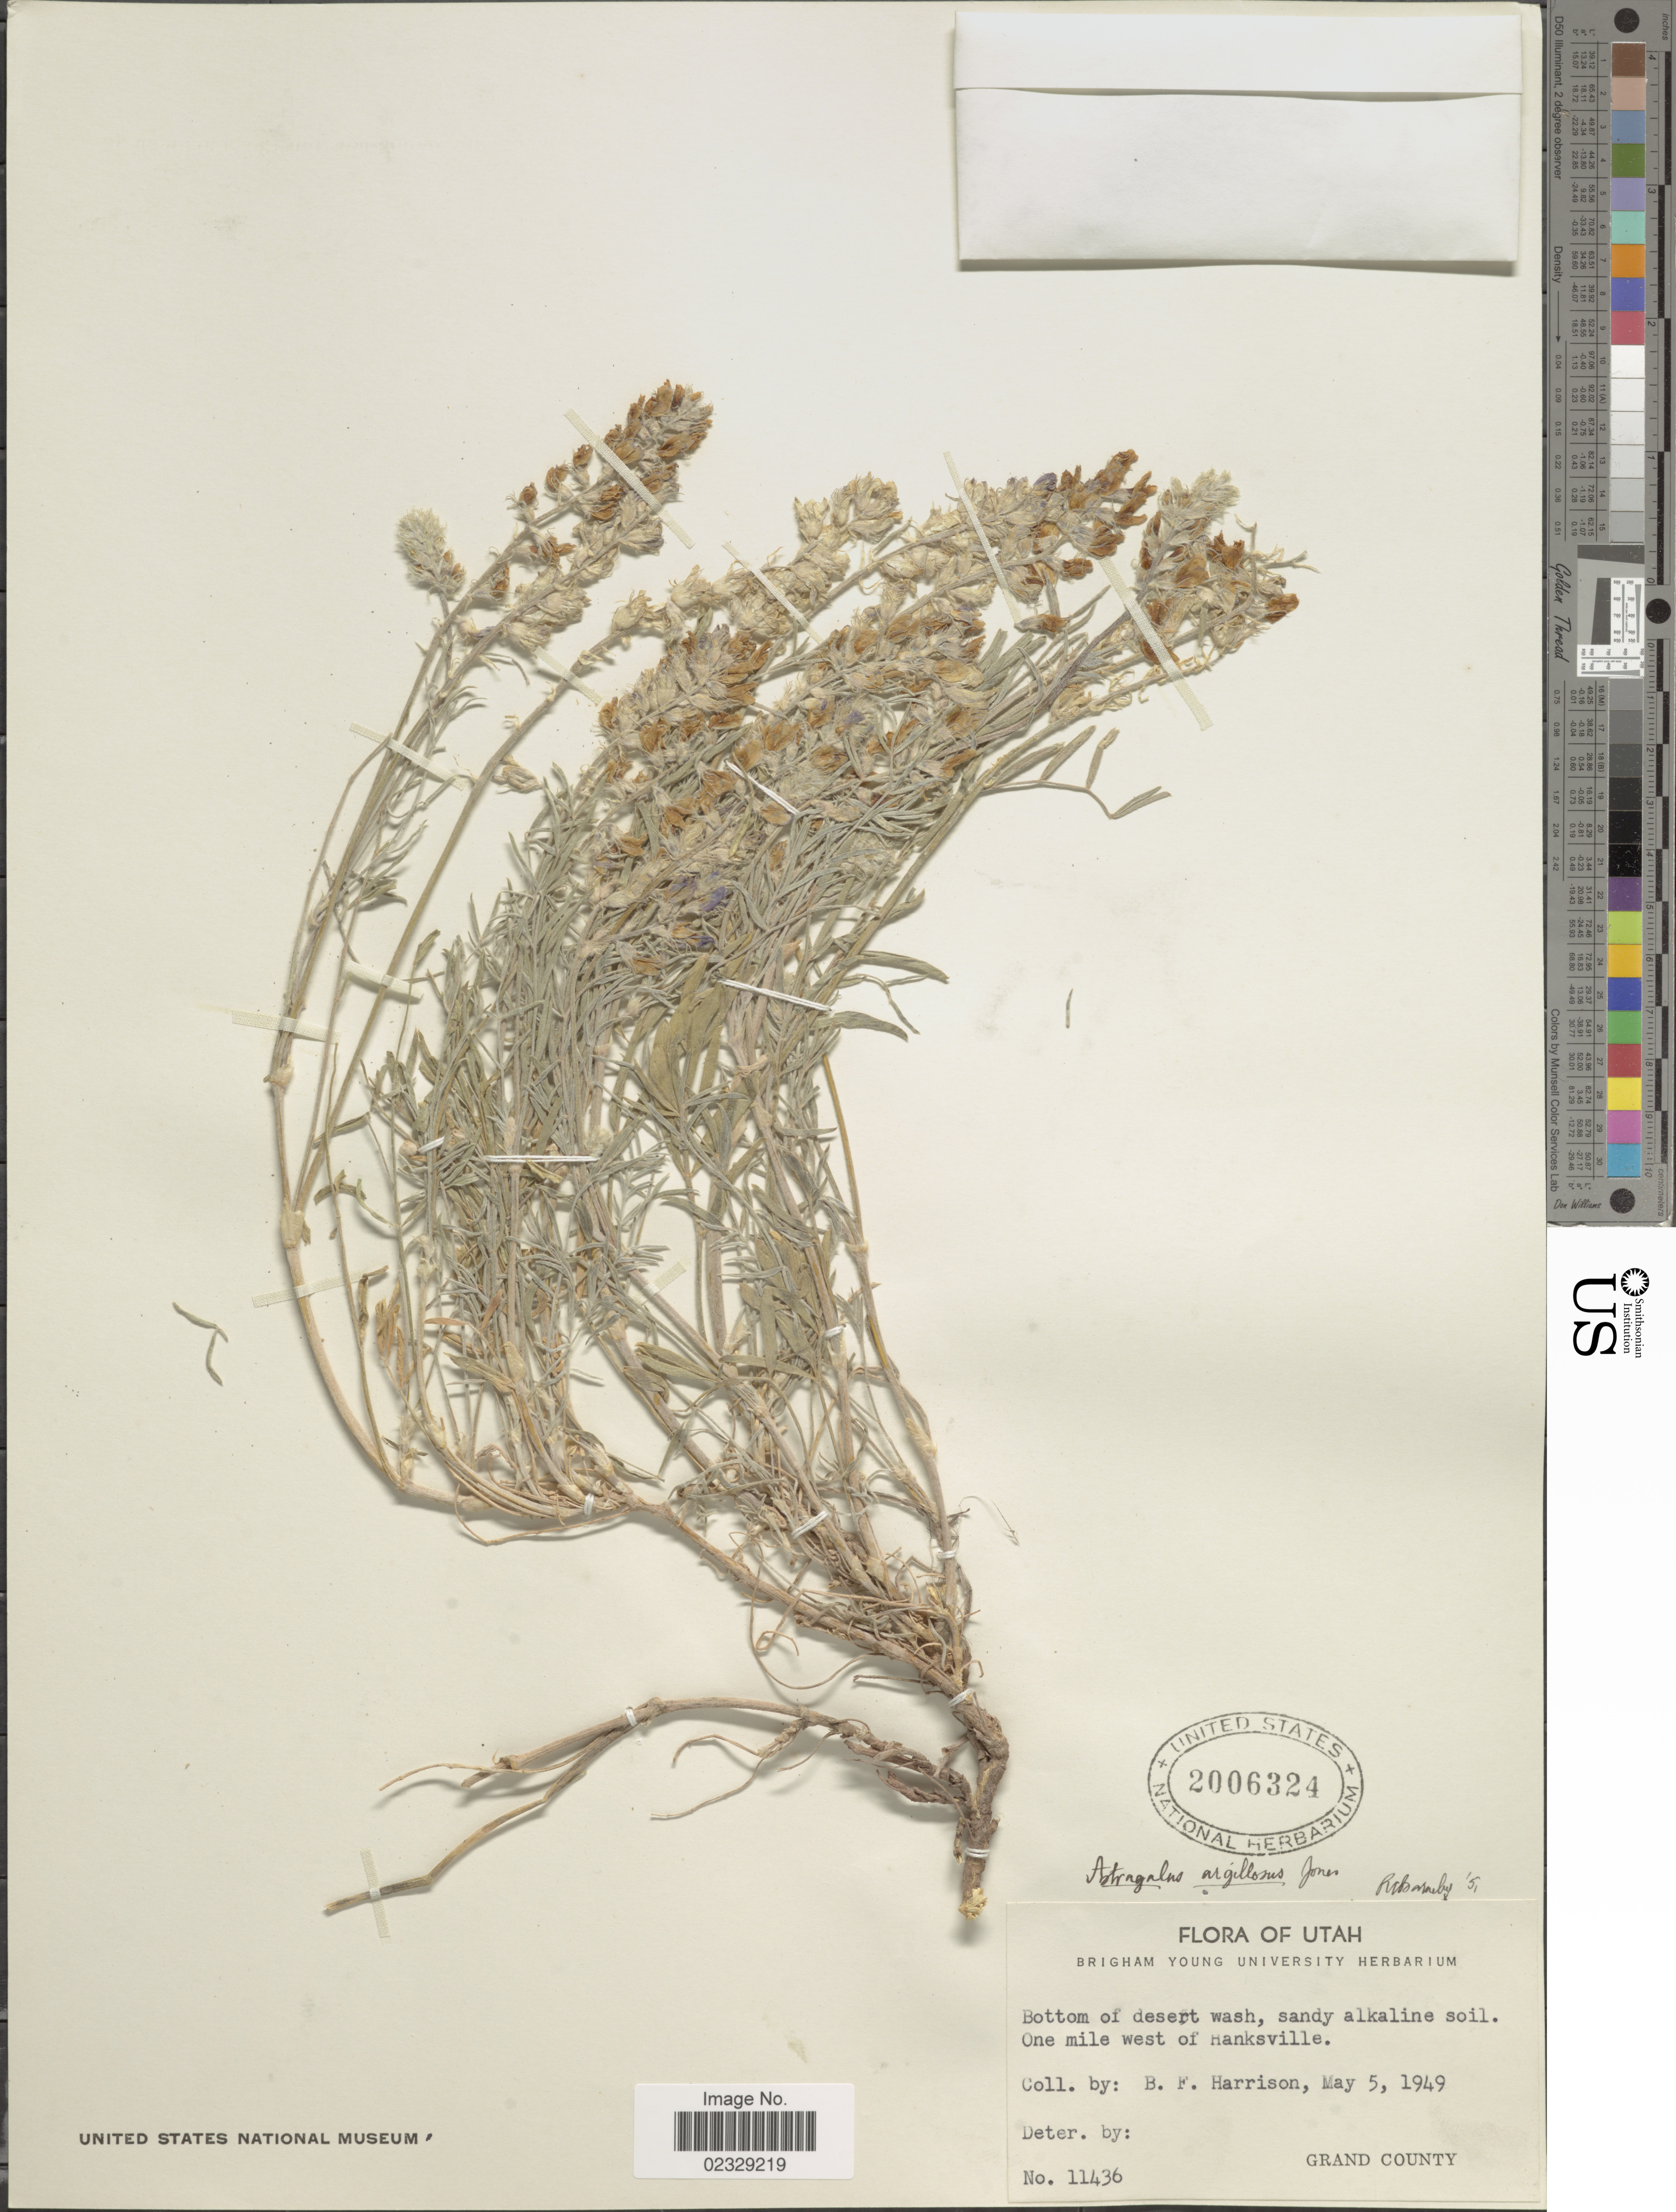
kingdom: Plantae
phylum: Tracheophyta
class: Magnoliopsida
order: Fabales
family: Fabaceae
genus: Astragalus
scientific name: Astragalus argillosus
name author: M.E. Jones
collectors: B. F. Harrison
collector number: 11436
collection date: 1949-05-05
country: United States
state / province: Utah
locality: One mile west of Hanksville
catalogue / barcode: US 2006324